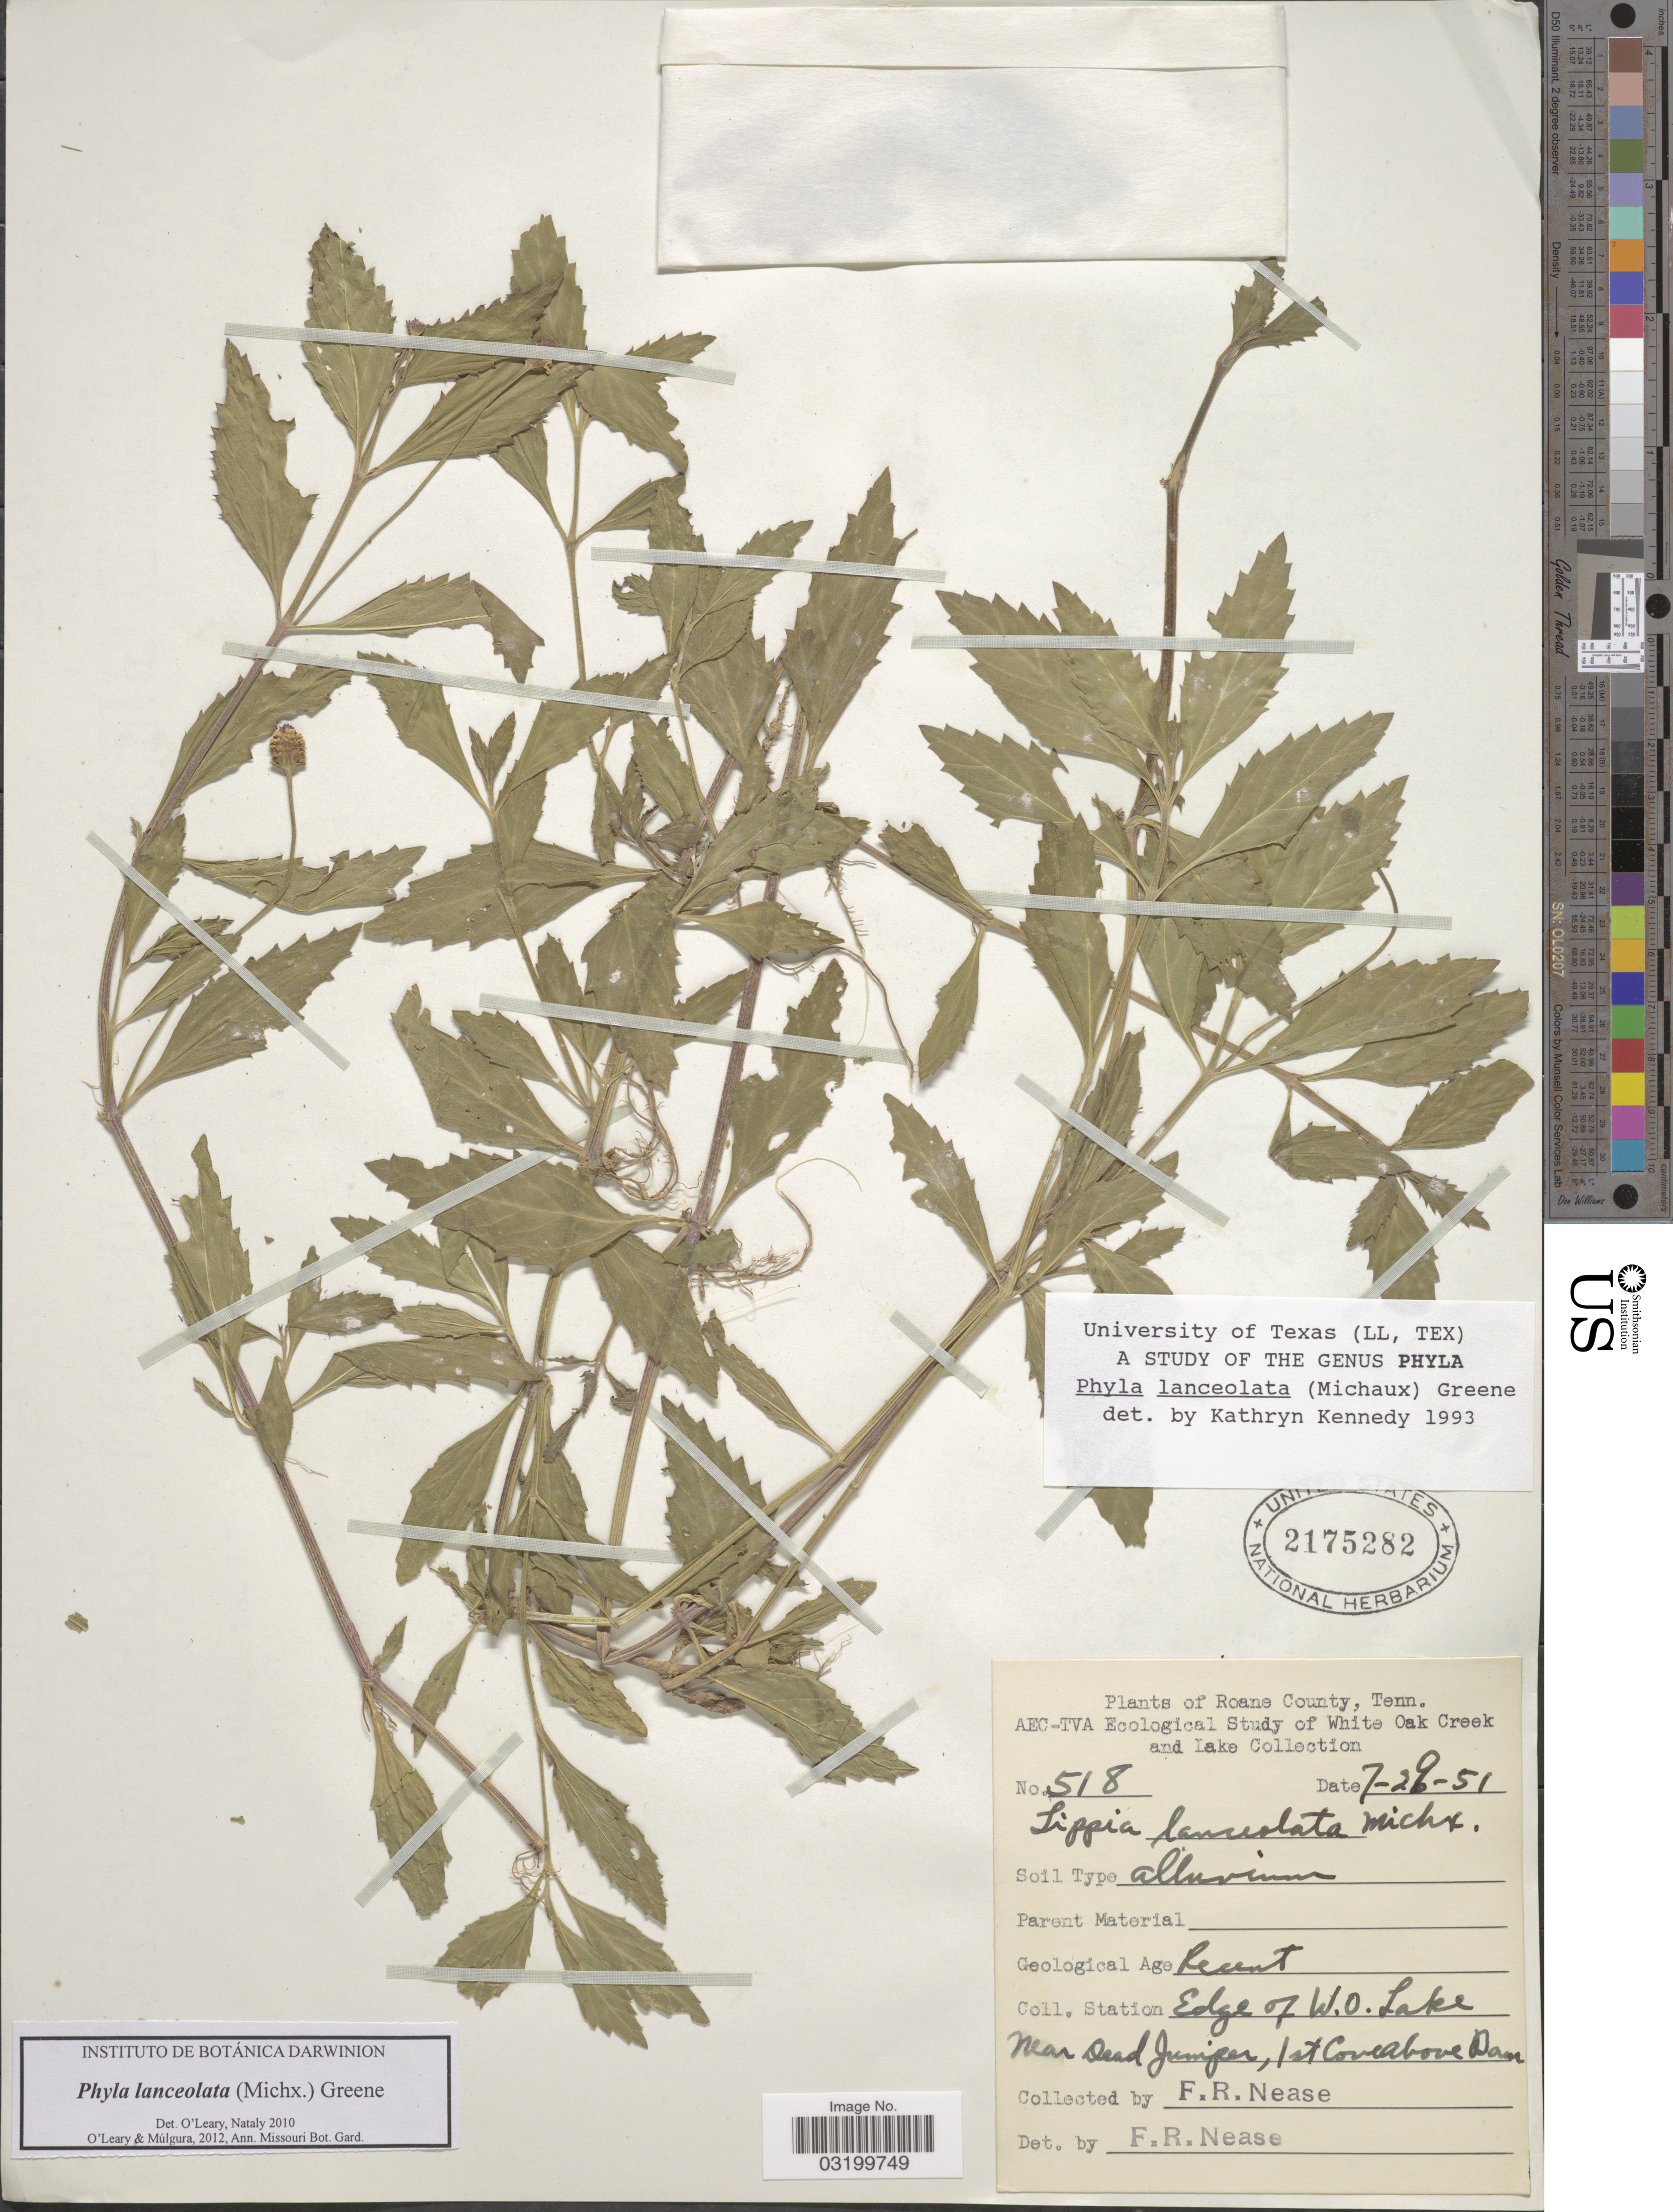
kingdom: Plantae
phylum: Tracheophyta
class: Magnoliopsida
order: Lamiales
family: Verbenaceae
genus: Phyla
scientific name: Phyla lanceolata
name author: (Michx.) Greene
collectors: F. Nease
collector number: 518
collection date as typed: Transcribed d/m/y: 29/7/51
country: United States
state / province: Tennessee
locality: Roane County. Edge of W. O. Lake. Near Dead Juniper, 1st Cove above dam.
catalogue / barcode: US 2175282